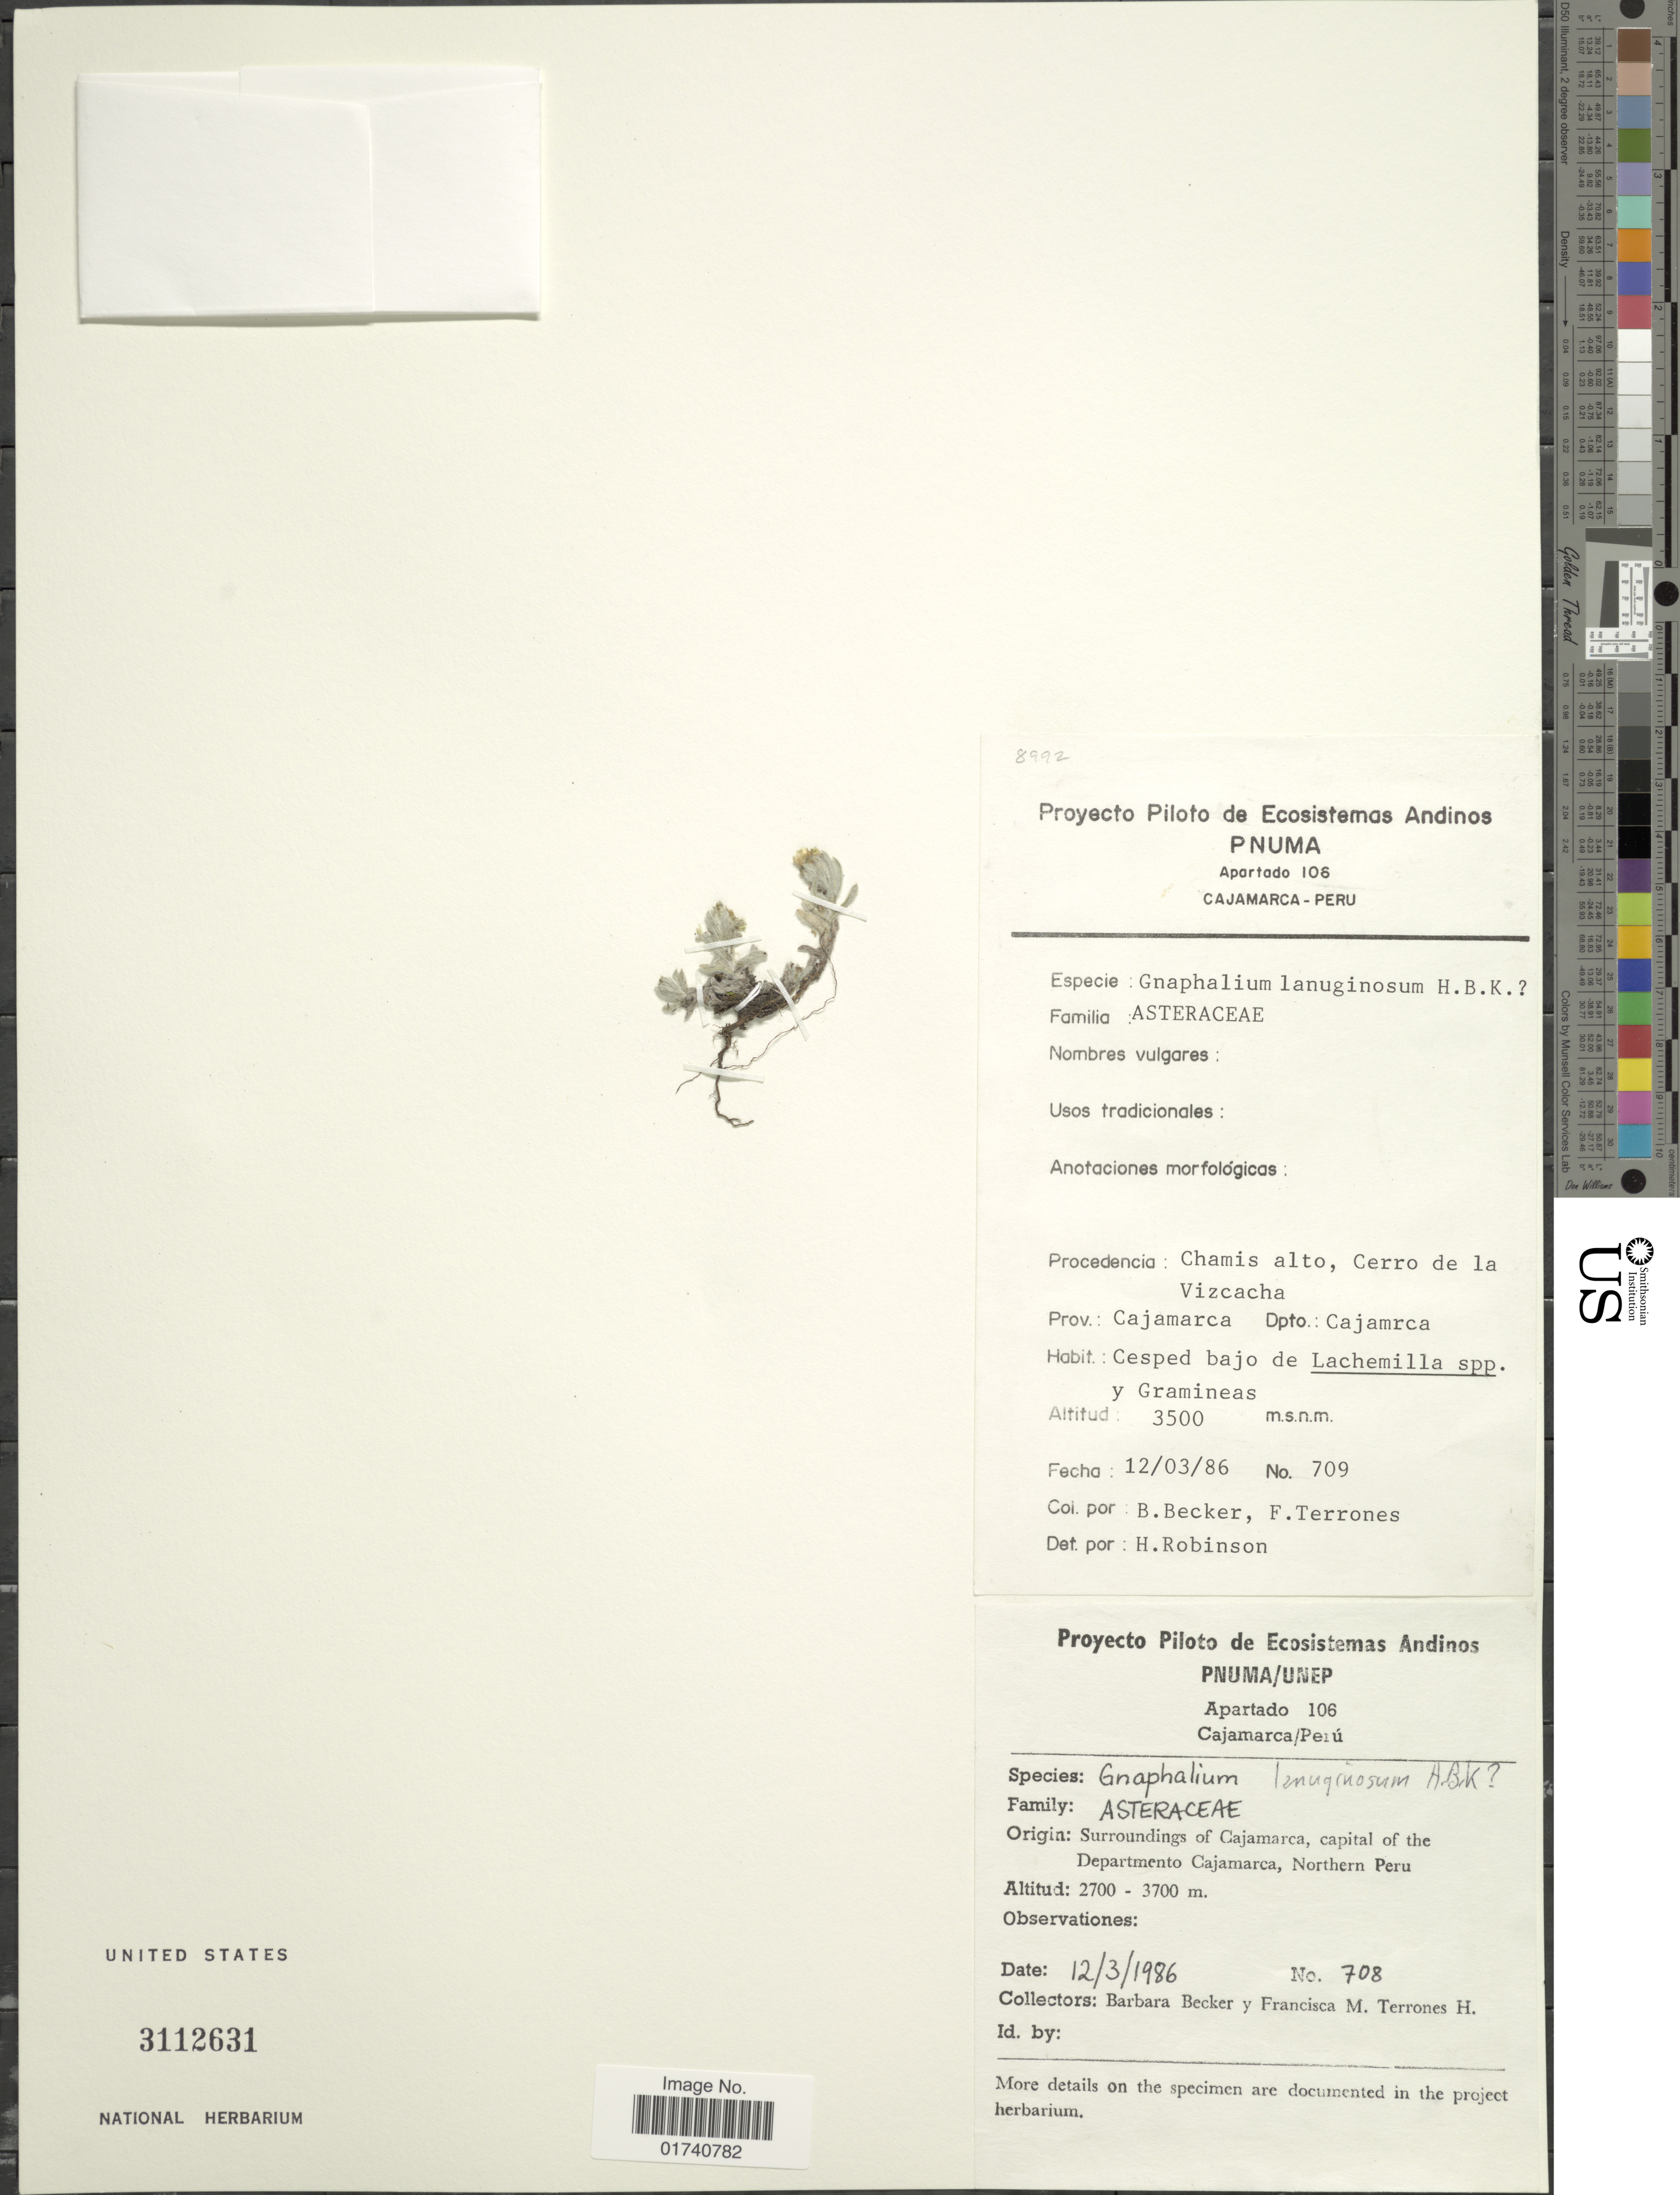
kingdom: Plantae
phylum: Tracheophyta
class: Magnoliopsida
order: Asterales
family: Asteraceae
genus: Pseudognaphalium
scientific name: Pseudognaphalium lanuginosum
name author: (Kunth) Anderb.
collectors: B. Becker & F. Terrones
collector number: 709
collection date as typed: Transcribed d/m/y: 12/3/86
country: Peru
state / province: Cajamarca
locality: Procedencia: Chamis alto, Cerro de la Vizcacha. Prov.: Cajamarca. Dpto. Cajamarca.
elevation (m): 3500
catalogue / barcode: US 3112631